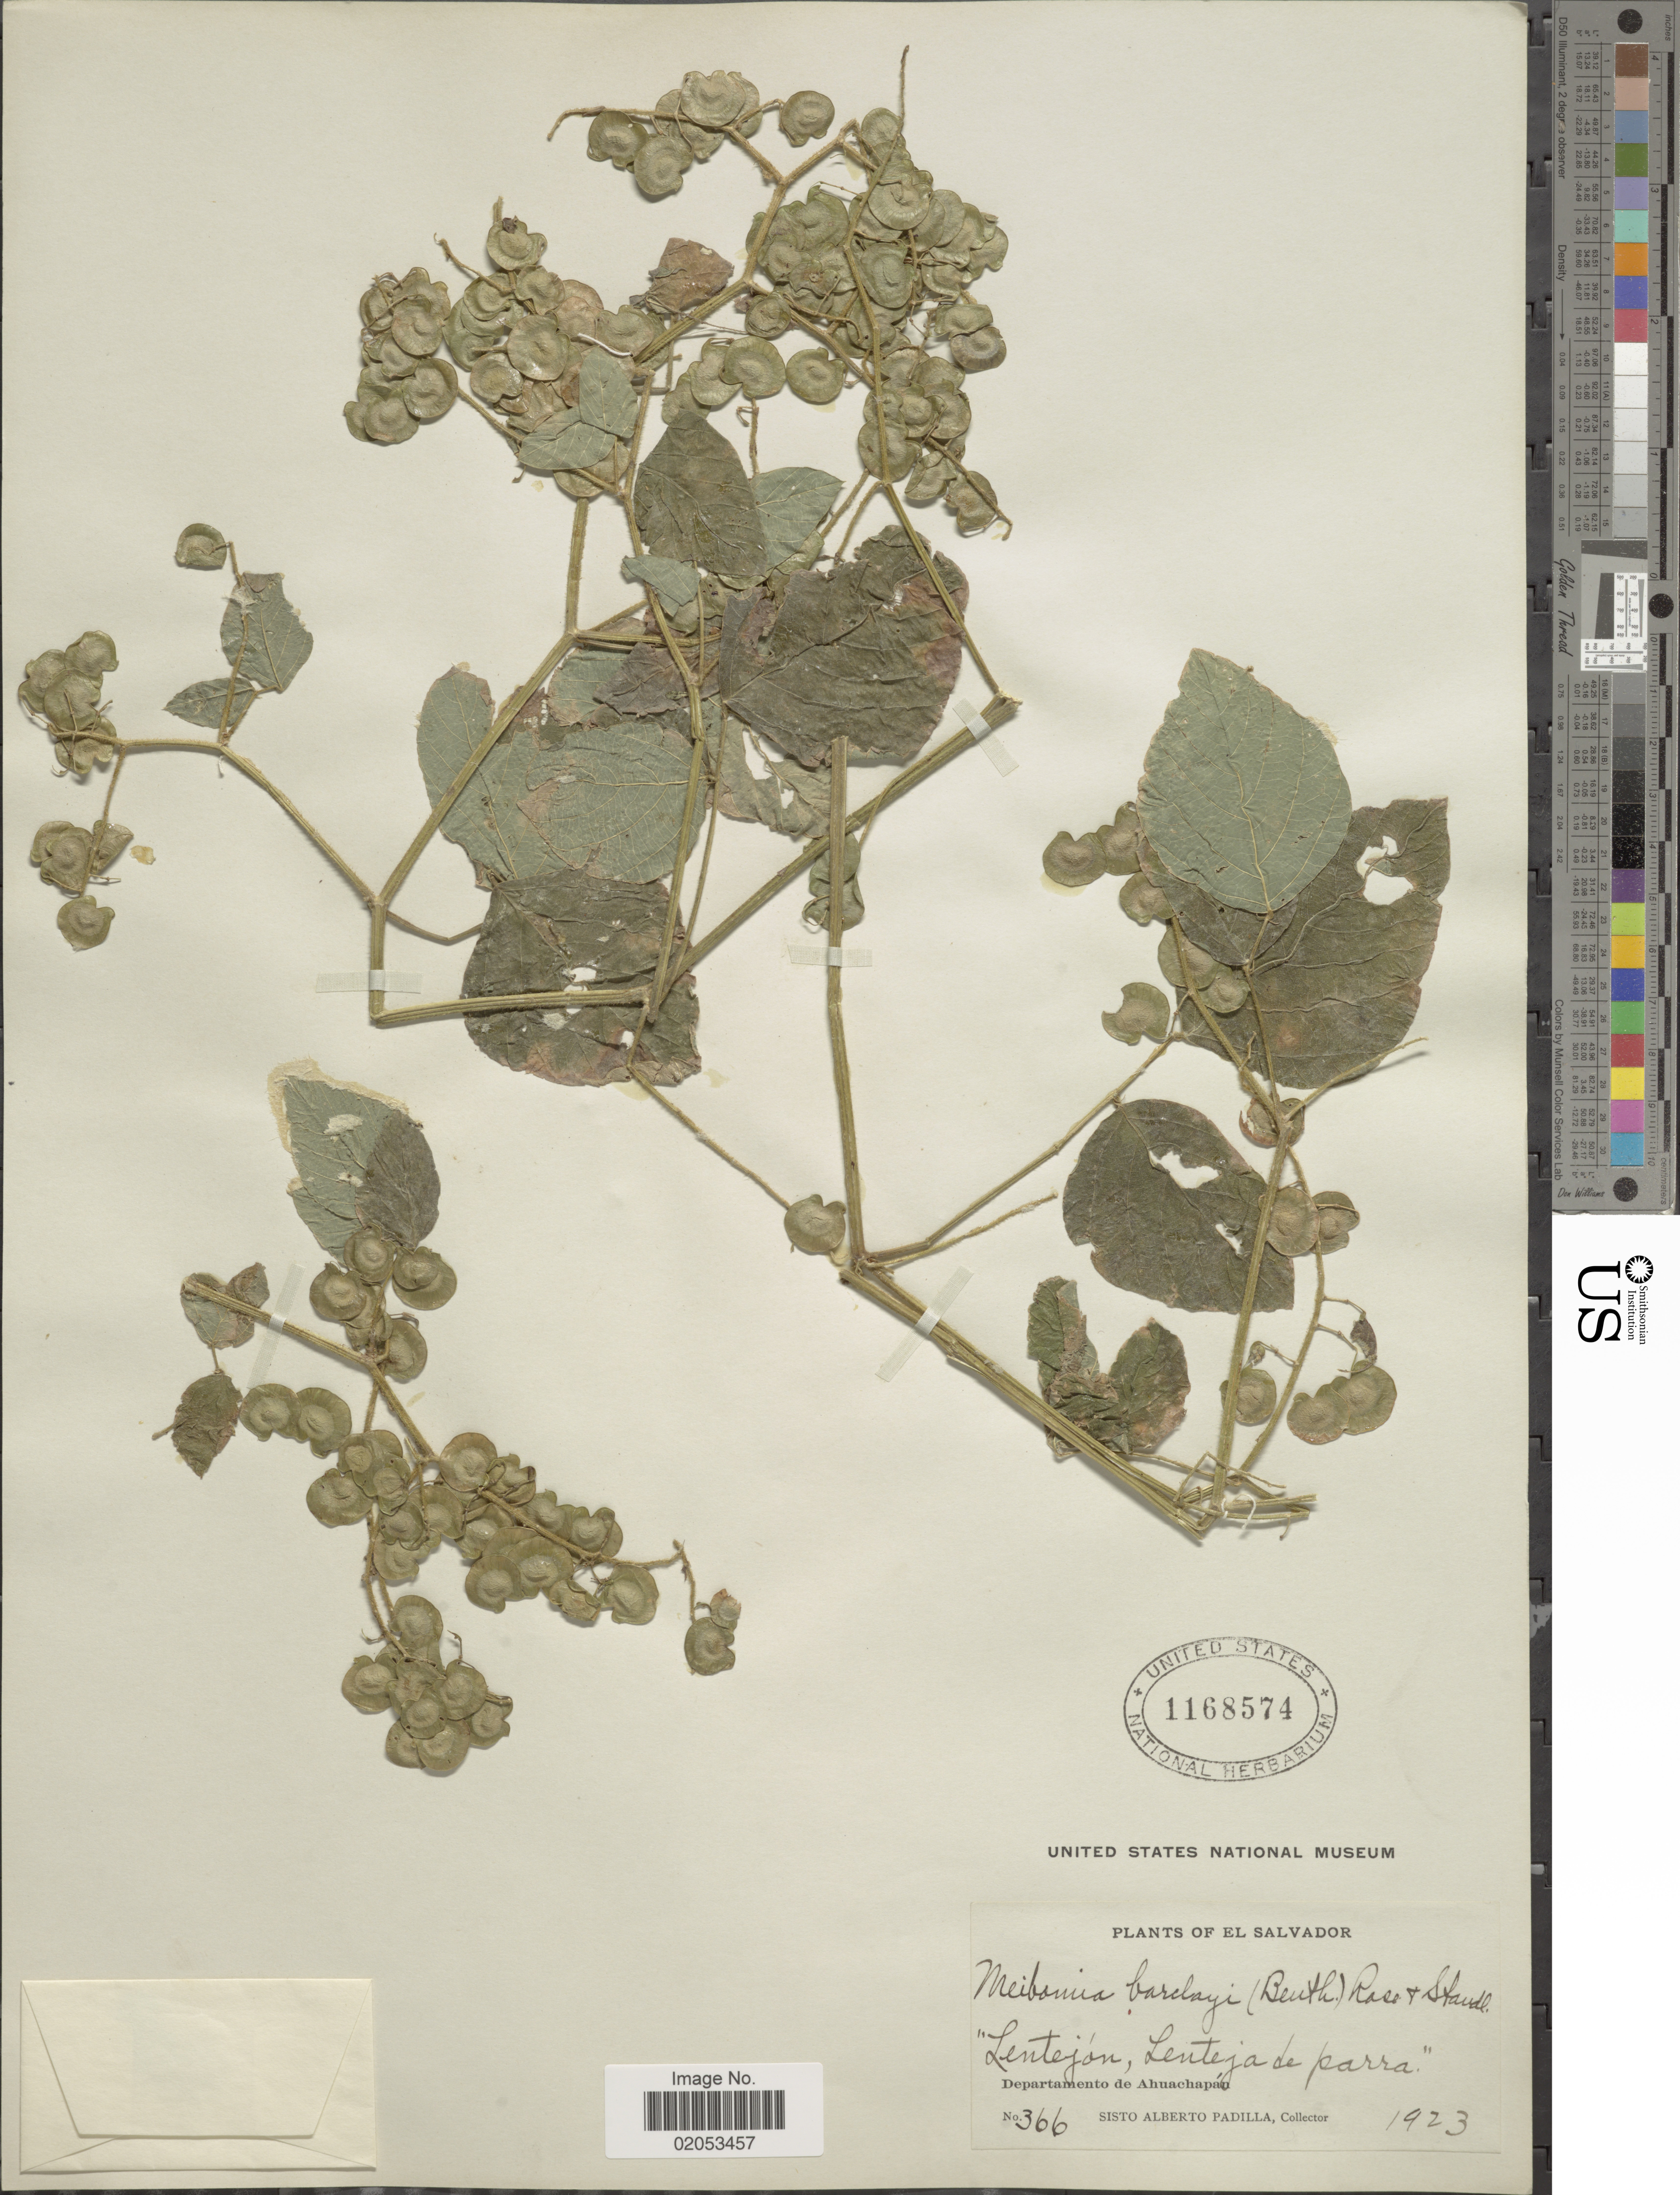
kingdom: Plantae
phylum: Tracheophyta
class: Magnoliopsida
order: Fabales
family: Fabaceae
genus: Desmodium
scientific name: Desmodium infractum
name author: DC.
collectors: S. A. Padilla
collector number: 366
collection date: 1923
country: El Salvador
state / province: Ahuachapan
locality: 'Lentejón, Lenteja de para', Departamento de Ahuachapán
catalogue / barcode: US 1168574